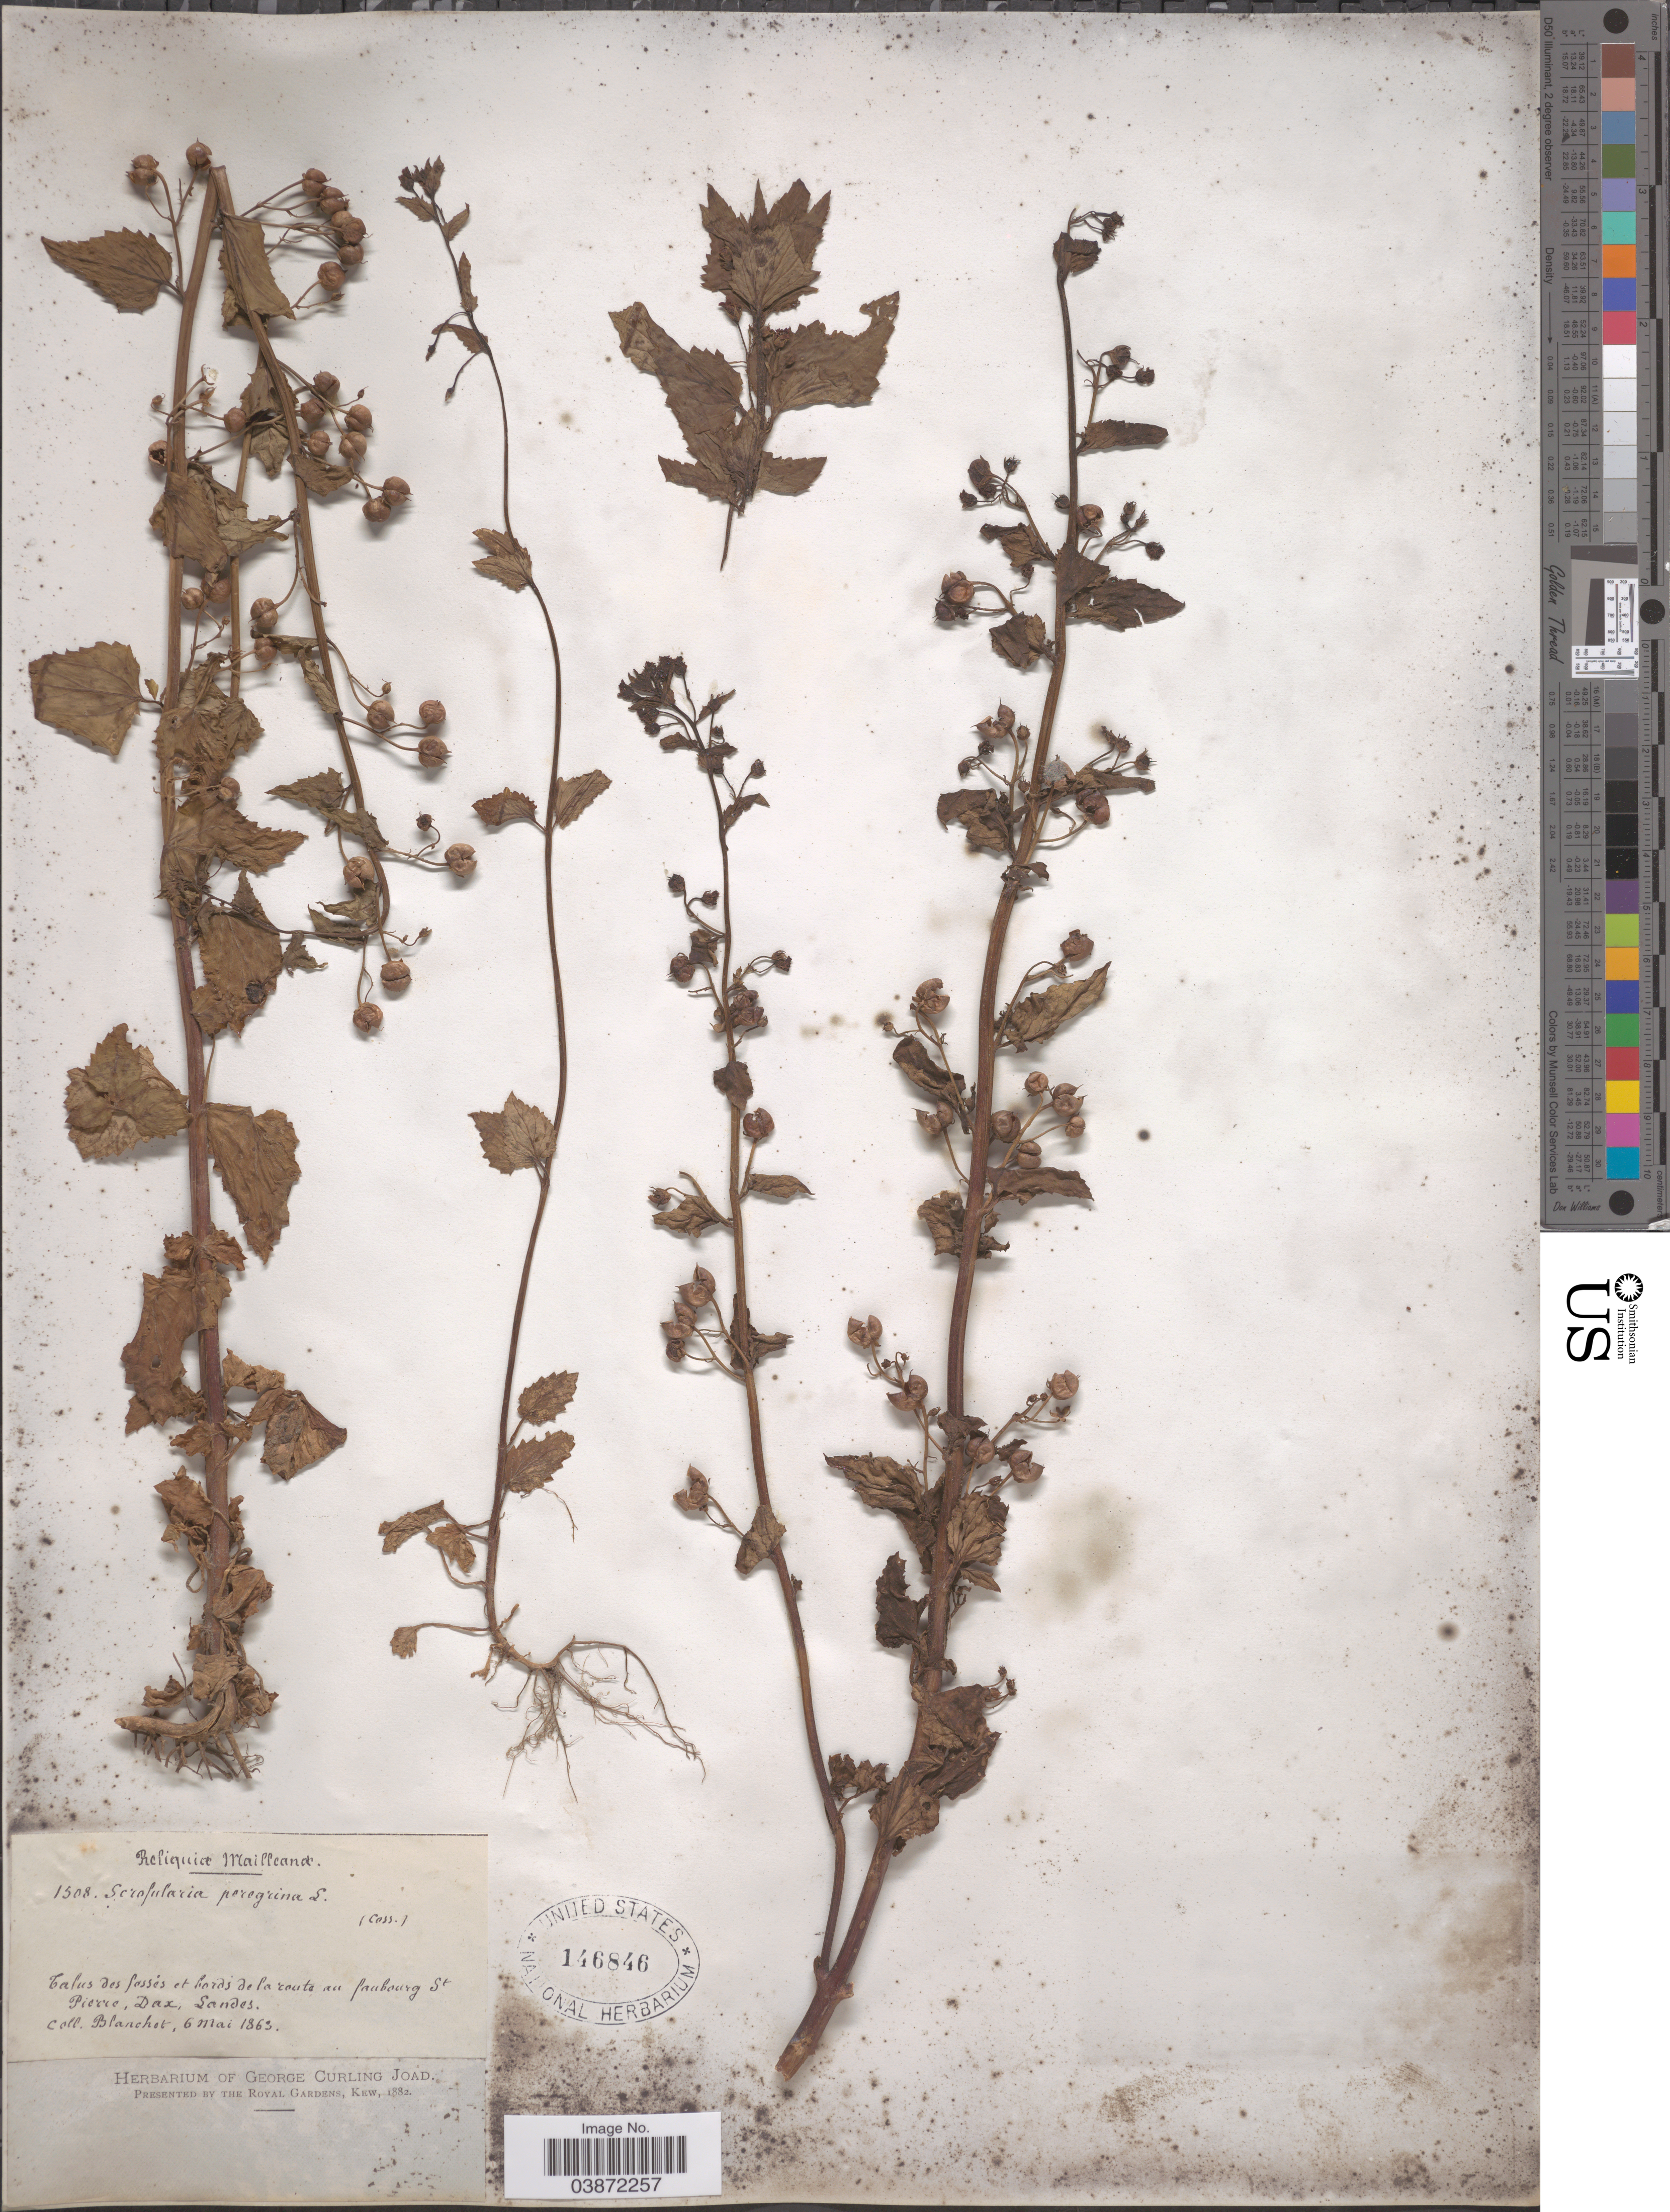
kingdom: Plantae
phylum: Tracheophyta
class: Magnoliopsida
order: Lamiales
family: Scrophulariaceae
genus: Scrophularia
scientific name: Scrophularia peregrina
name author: L.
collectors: -. Blanchet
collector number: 1508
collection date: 1863-05-06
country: France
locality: Reliquiœ Mailland. Talus des fossés et bords de la route au faubourg St Pierre, Dax, Sandes.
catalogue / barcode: US 146846